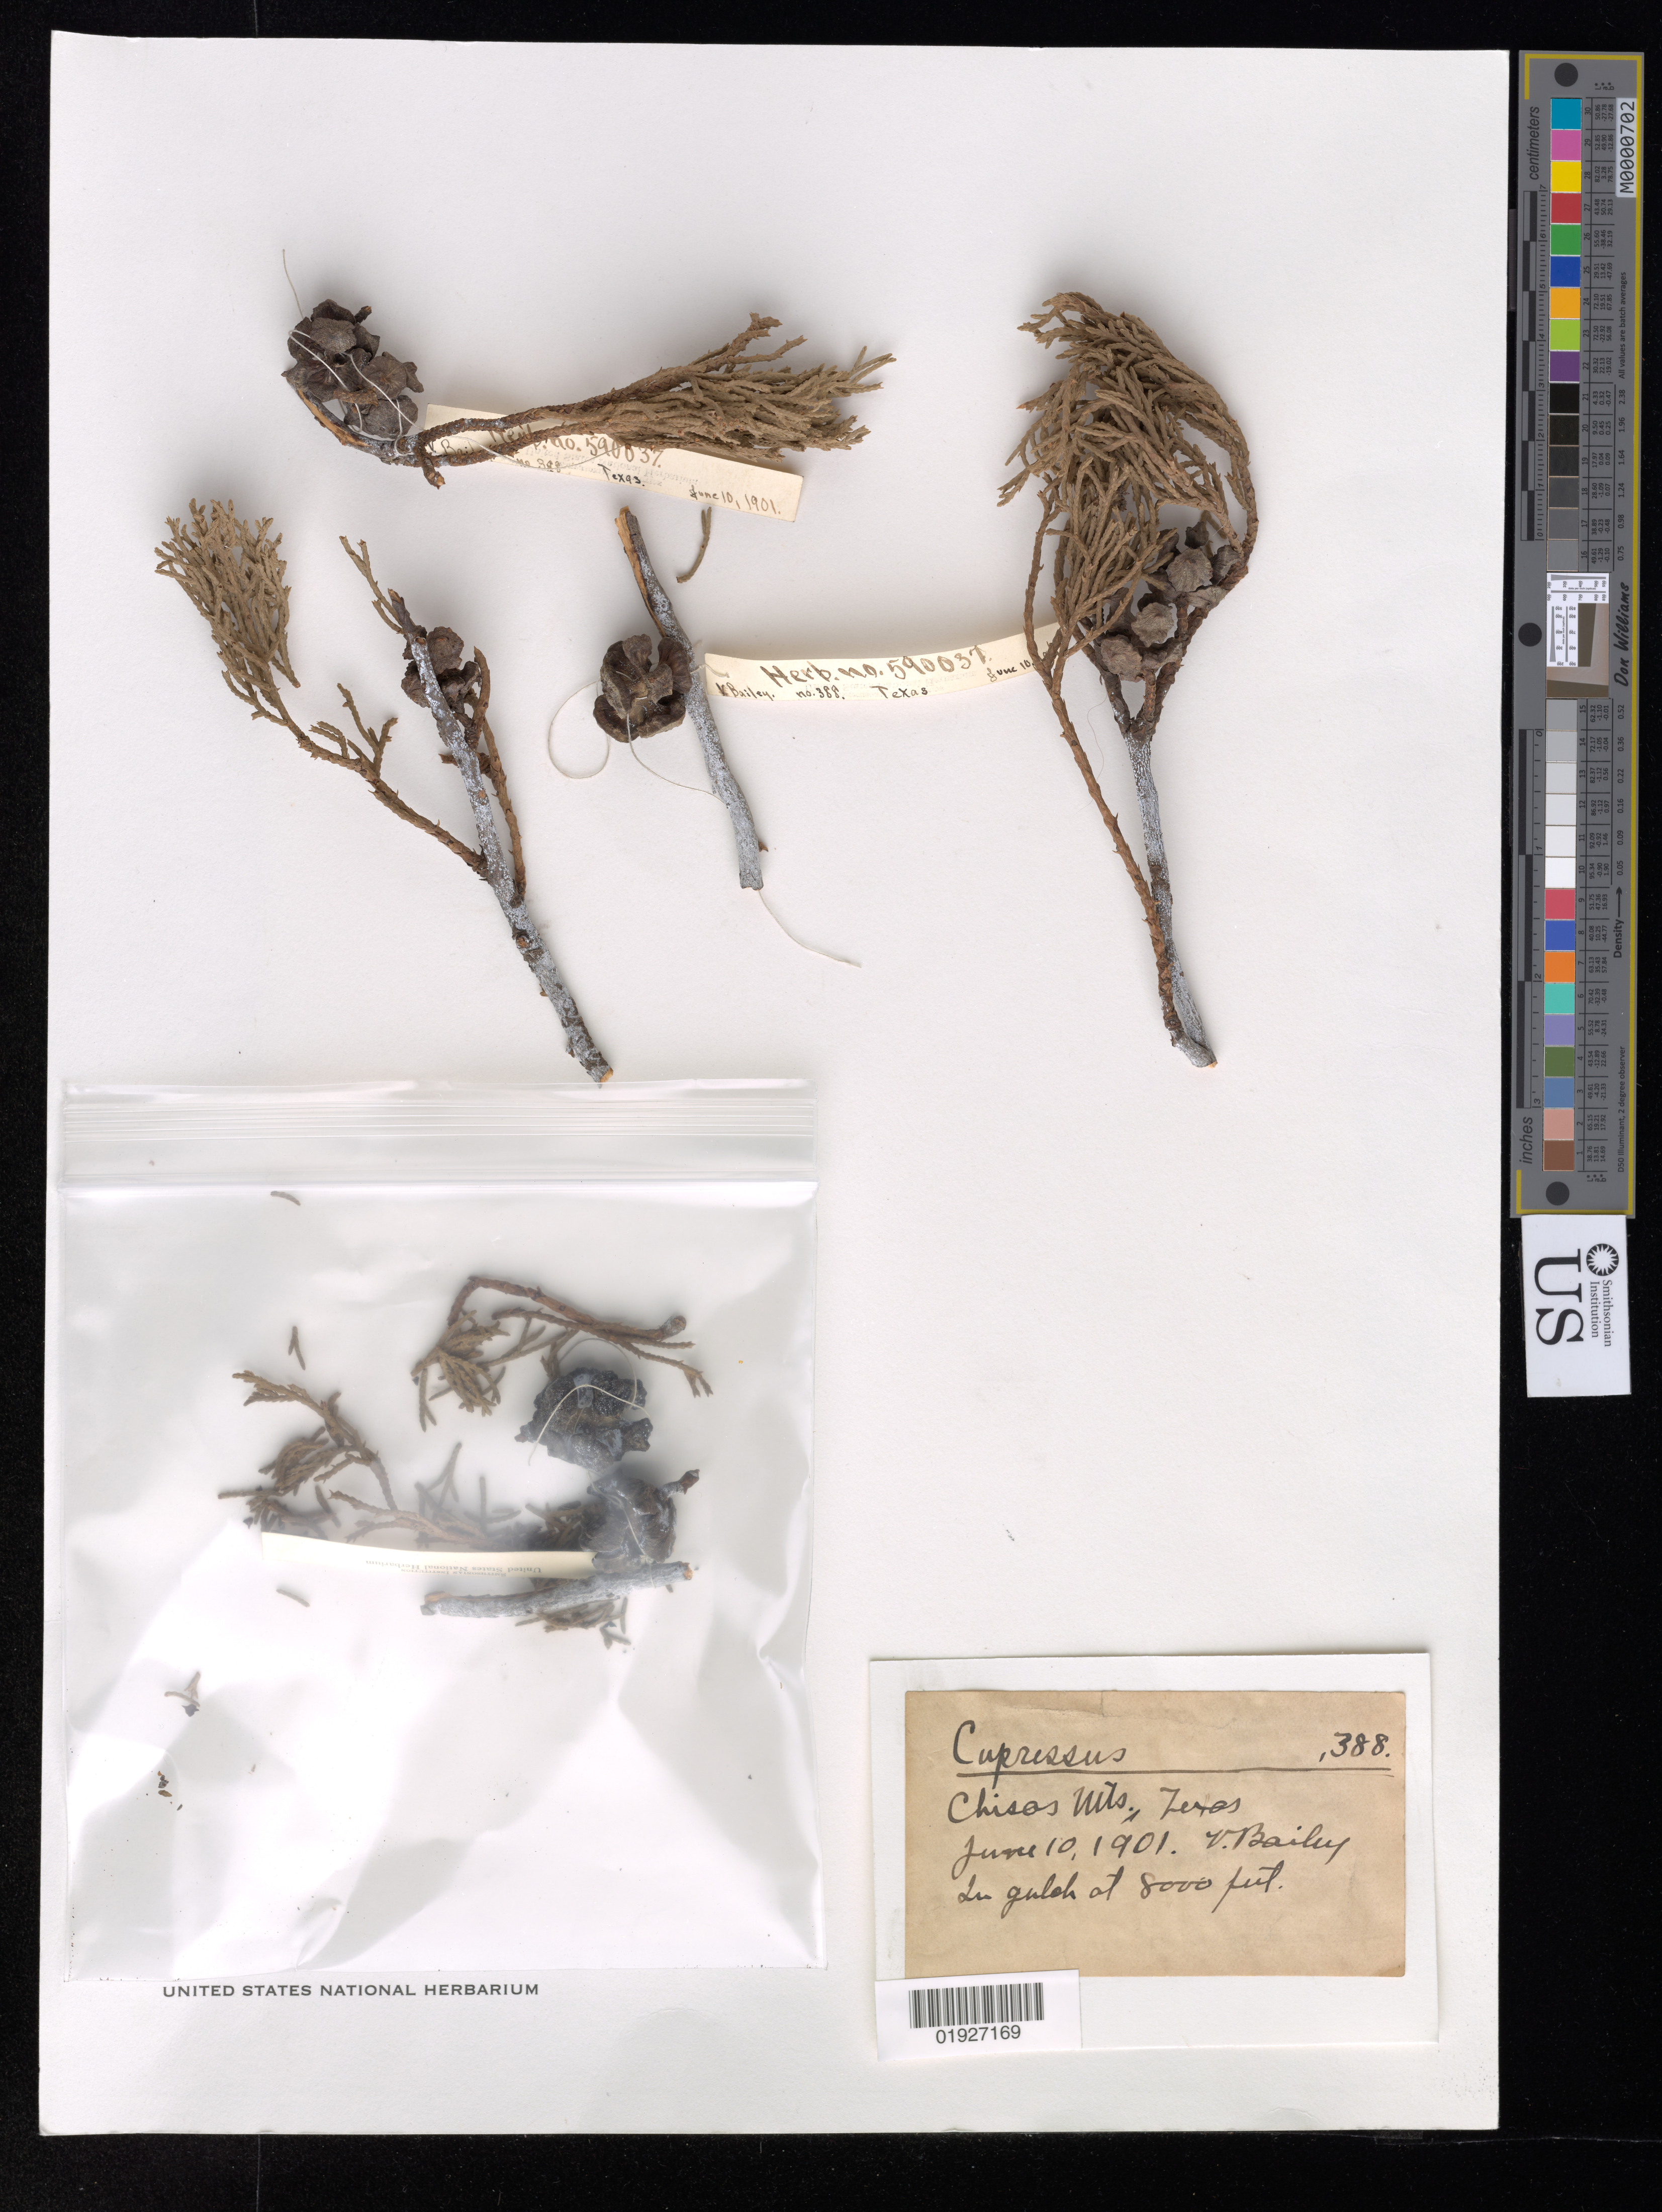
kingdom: Plantae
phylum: Tracheophyta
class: Pinopsida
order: Pinales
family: Cupressaceae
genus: Hesperocyparis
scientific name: Hesperocyparis arizonica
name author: (Greene) Bartel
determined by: (US) Smithsonian Institution - National Museum of Natural History - Department of Botany (UNITED STATES)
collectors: V. O. Bailey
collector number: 388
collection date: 1901-06-10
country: United States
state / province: Texas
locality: Chisos Mts - in gulch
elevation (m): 2438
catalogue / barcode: US 590037